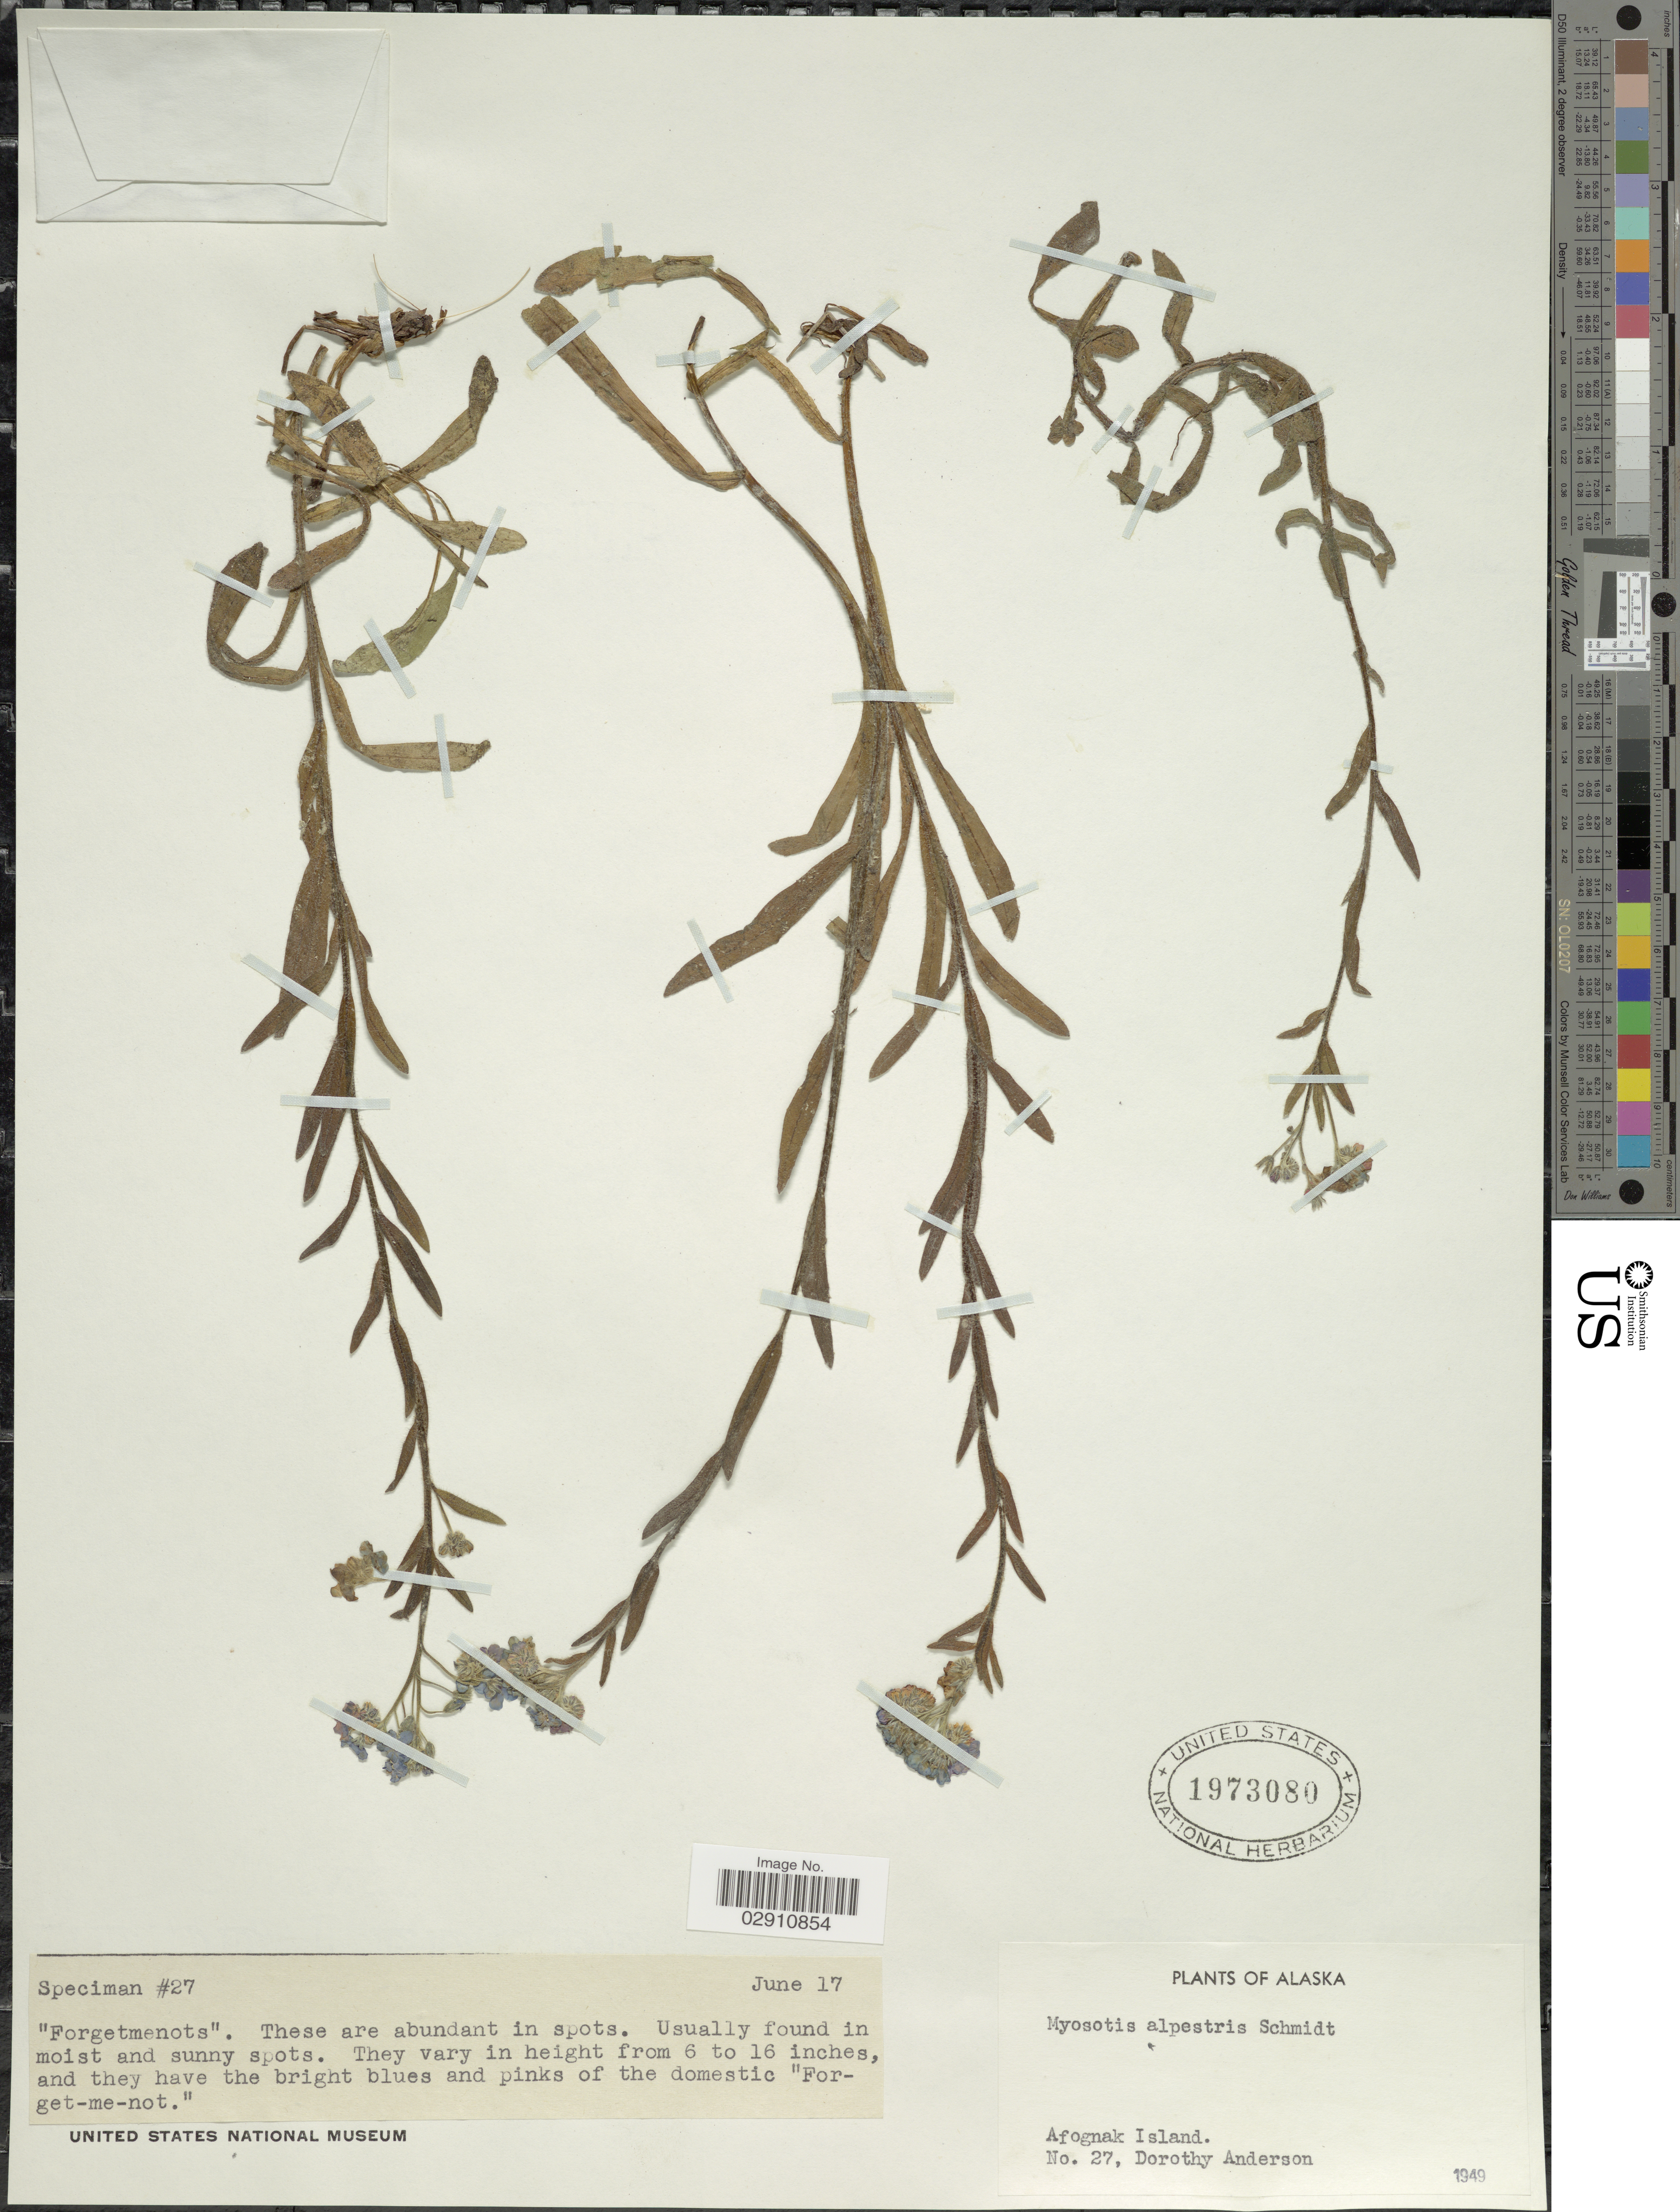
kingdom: Plantae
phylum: Tracheophyta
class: Magnoliopsida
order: Boraginales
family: Boraginaceae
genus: Myosotis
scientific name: Myosotis alpestris subsp. asiatica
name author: Vestergr.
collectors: D. Anderson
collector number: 27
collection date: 1949-06-17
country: United States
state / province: Alaska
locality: Afognak Island.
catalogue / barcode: US 1973080